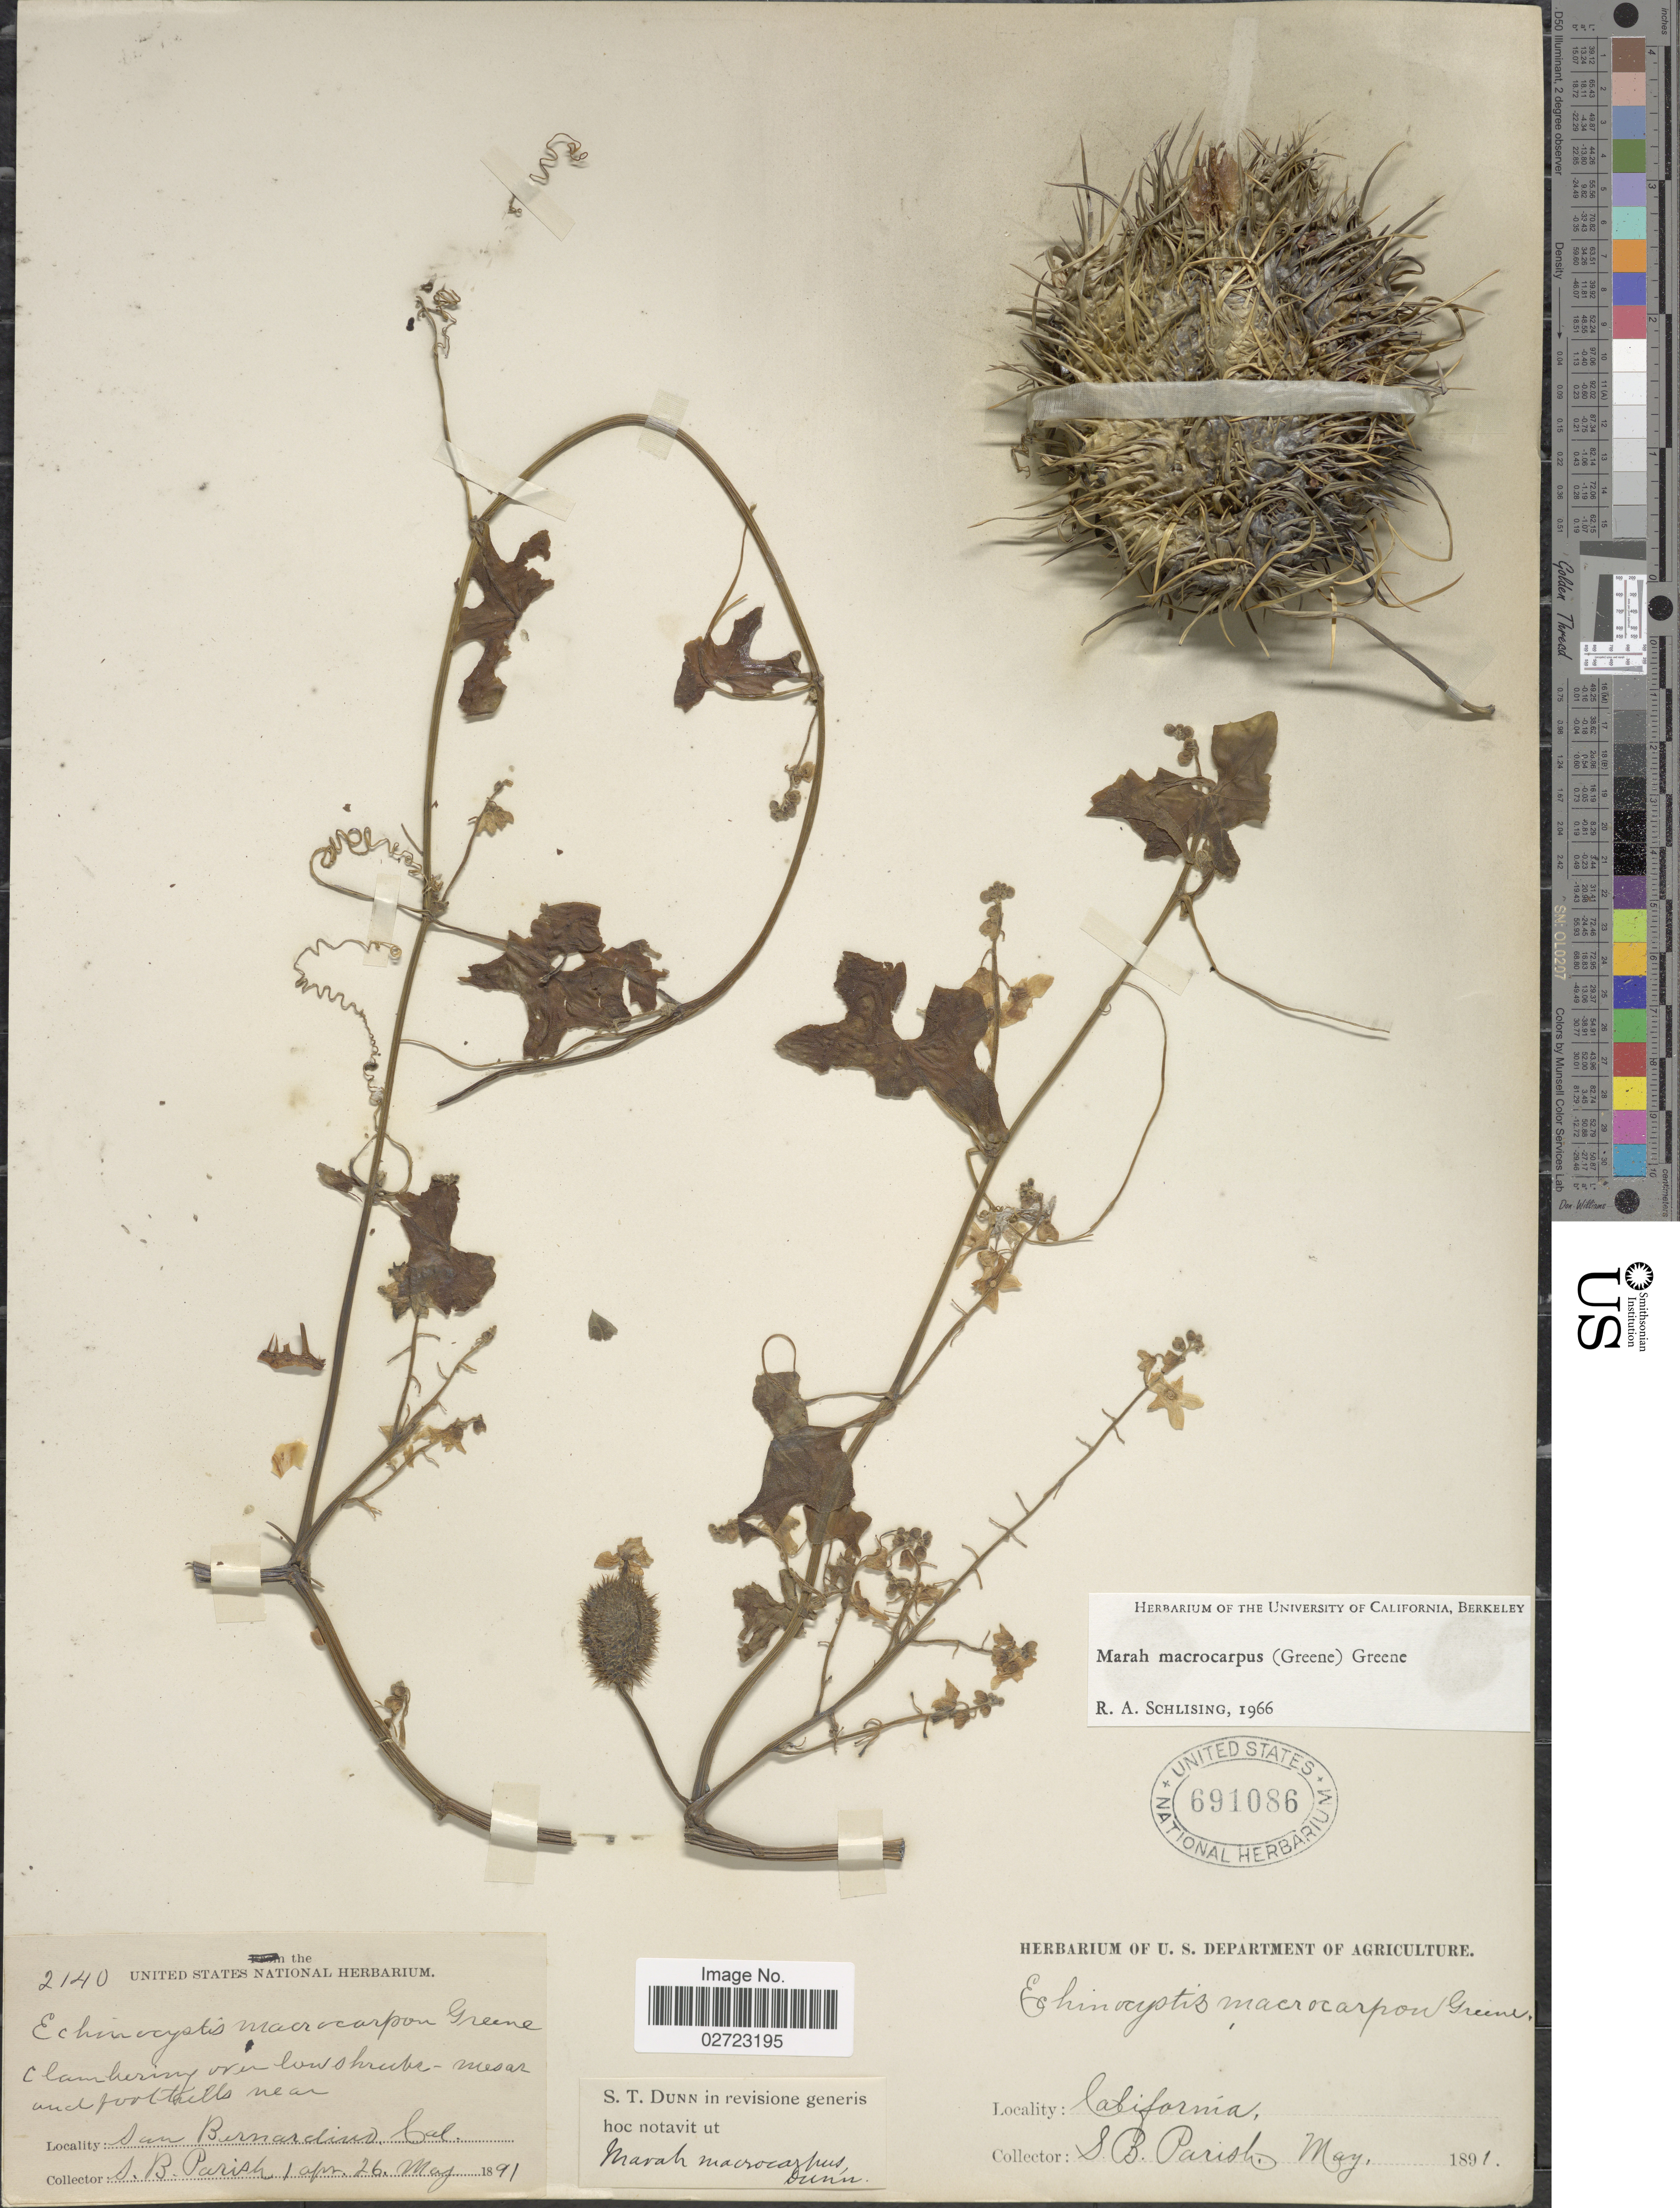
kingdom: Plantae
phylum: Tracheophyta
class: Magnoliopsida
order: Cucurbitales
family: Cucurbitaceae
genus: Marah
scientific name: Marah macrocarpa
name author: (Greene) Greene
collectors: S. B. Parish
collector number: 2140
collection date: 1891-04-01/1891-05-26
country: United States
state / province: California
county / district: San Bernardino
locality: Southern California, San Bernardino Co., mesas and foothills near San Bernardino.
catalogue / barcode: US 691086